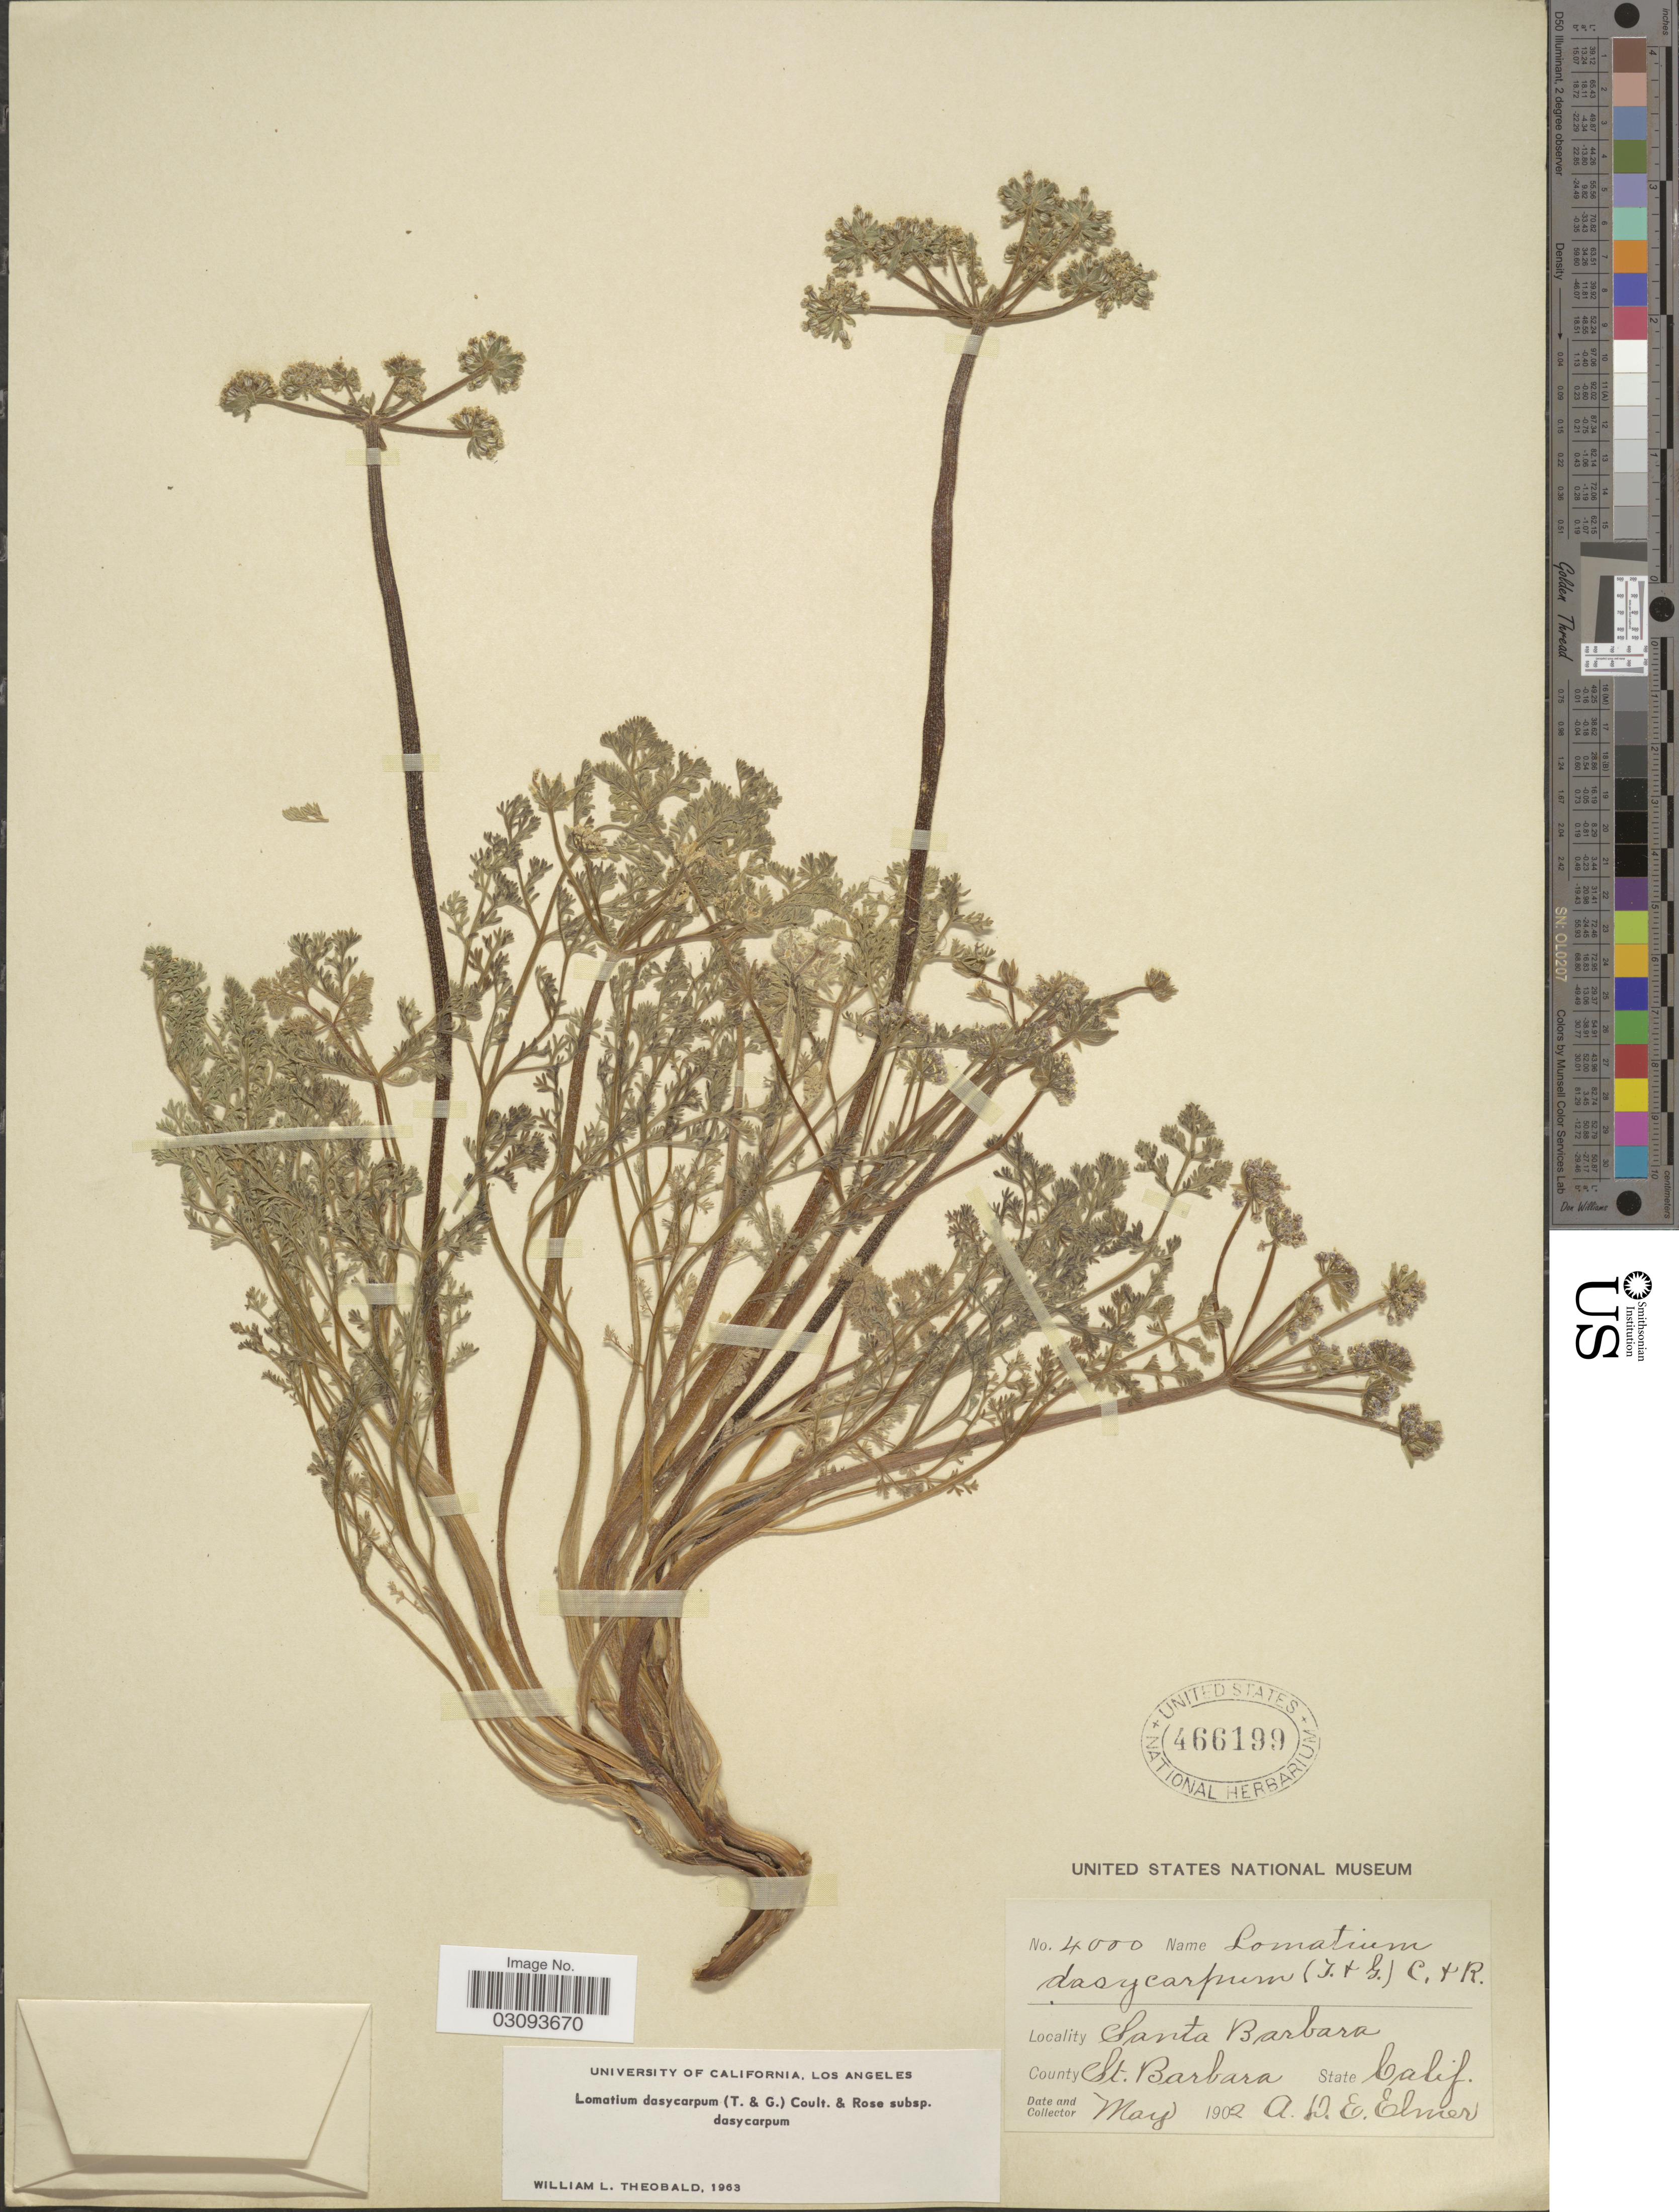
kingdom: Plantae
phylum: Tracheophyta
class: Magnoliopsida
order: Apiales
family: Apiaceae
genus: Lomatium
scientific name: Lomatium dasycarpum subsp. dasycarpum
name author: (Torr.) J.M. Coult. & Rose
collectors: A. D. E. Elmer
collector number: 4000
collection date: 1902-05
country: United States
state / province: California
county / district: Santa Barbara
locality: Santa Barbara County St. Barbara.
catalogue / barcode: US 466199